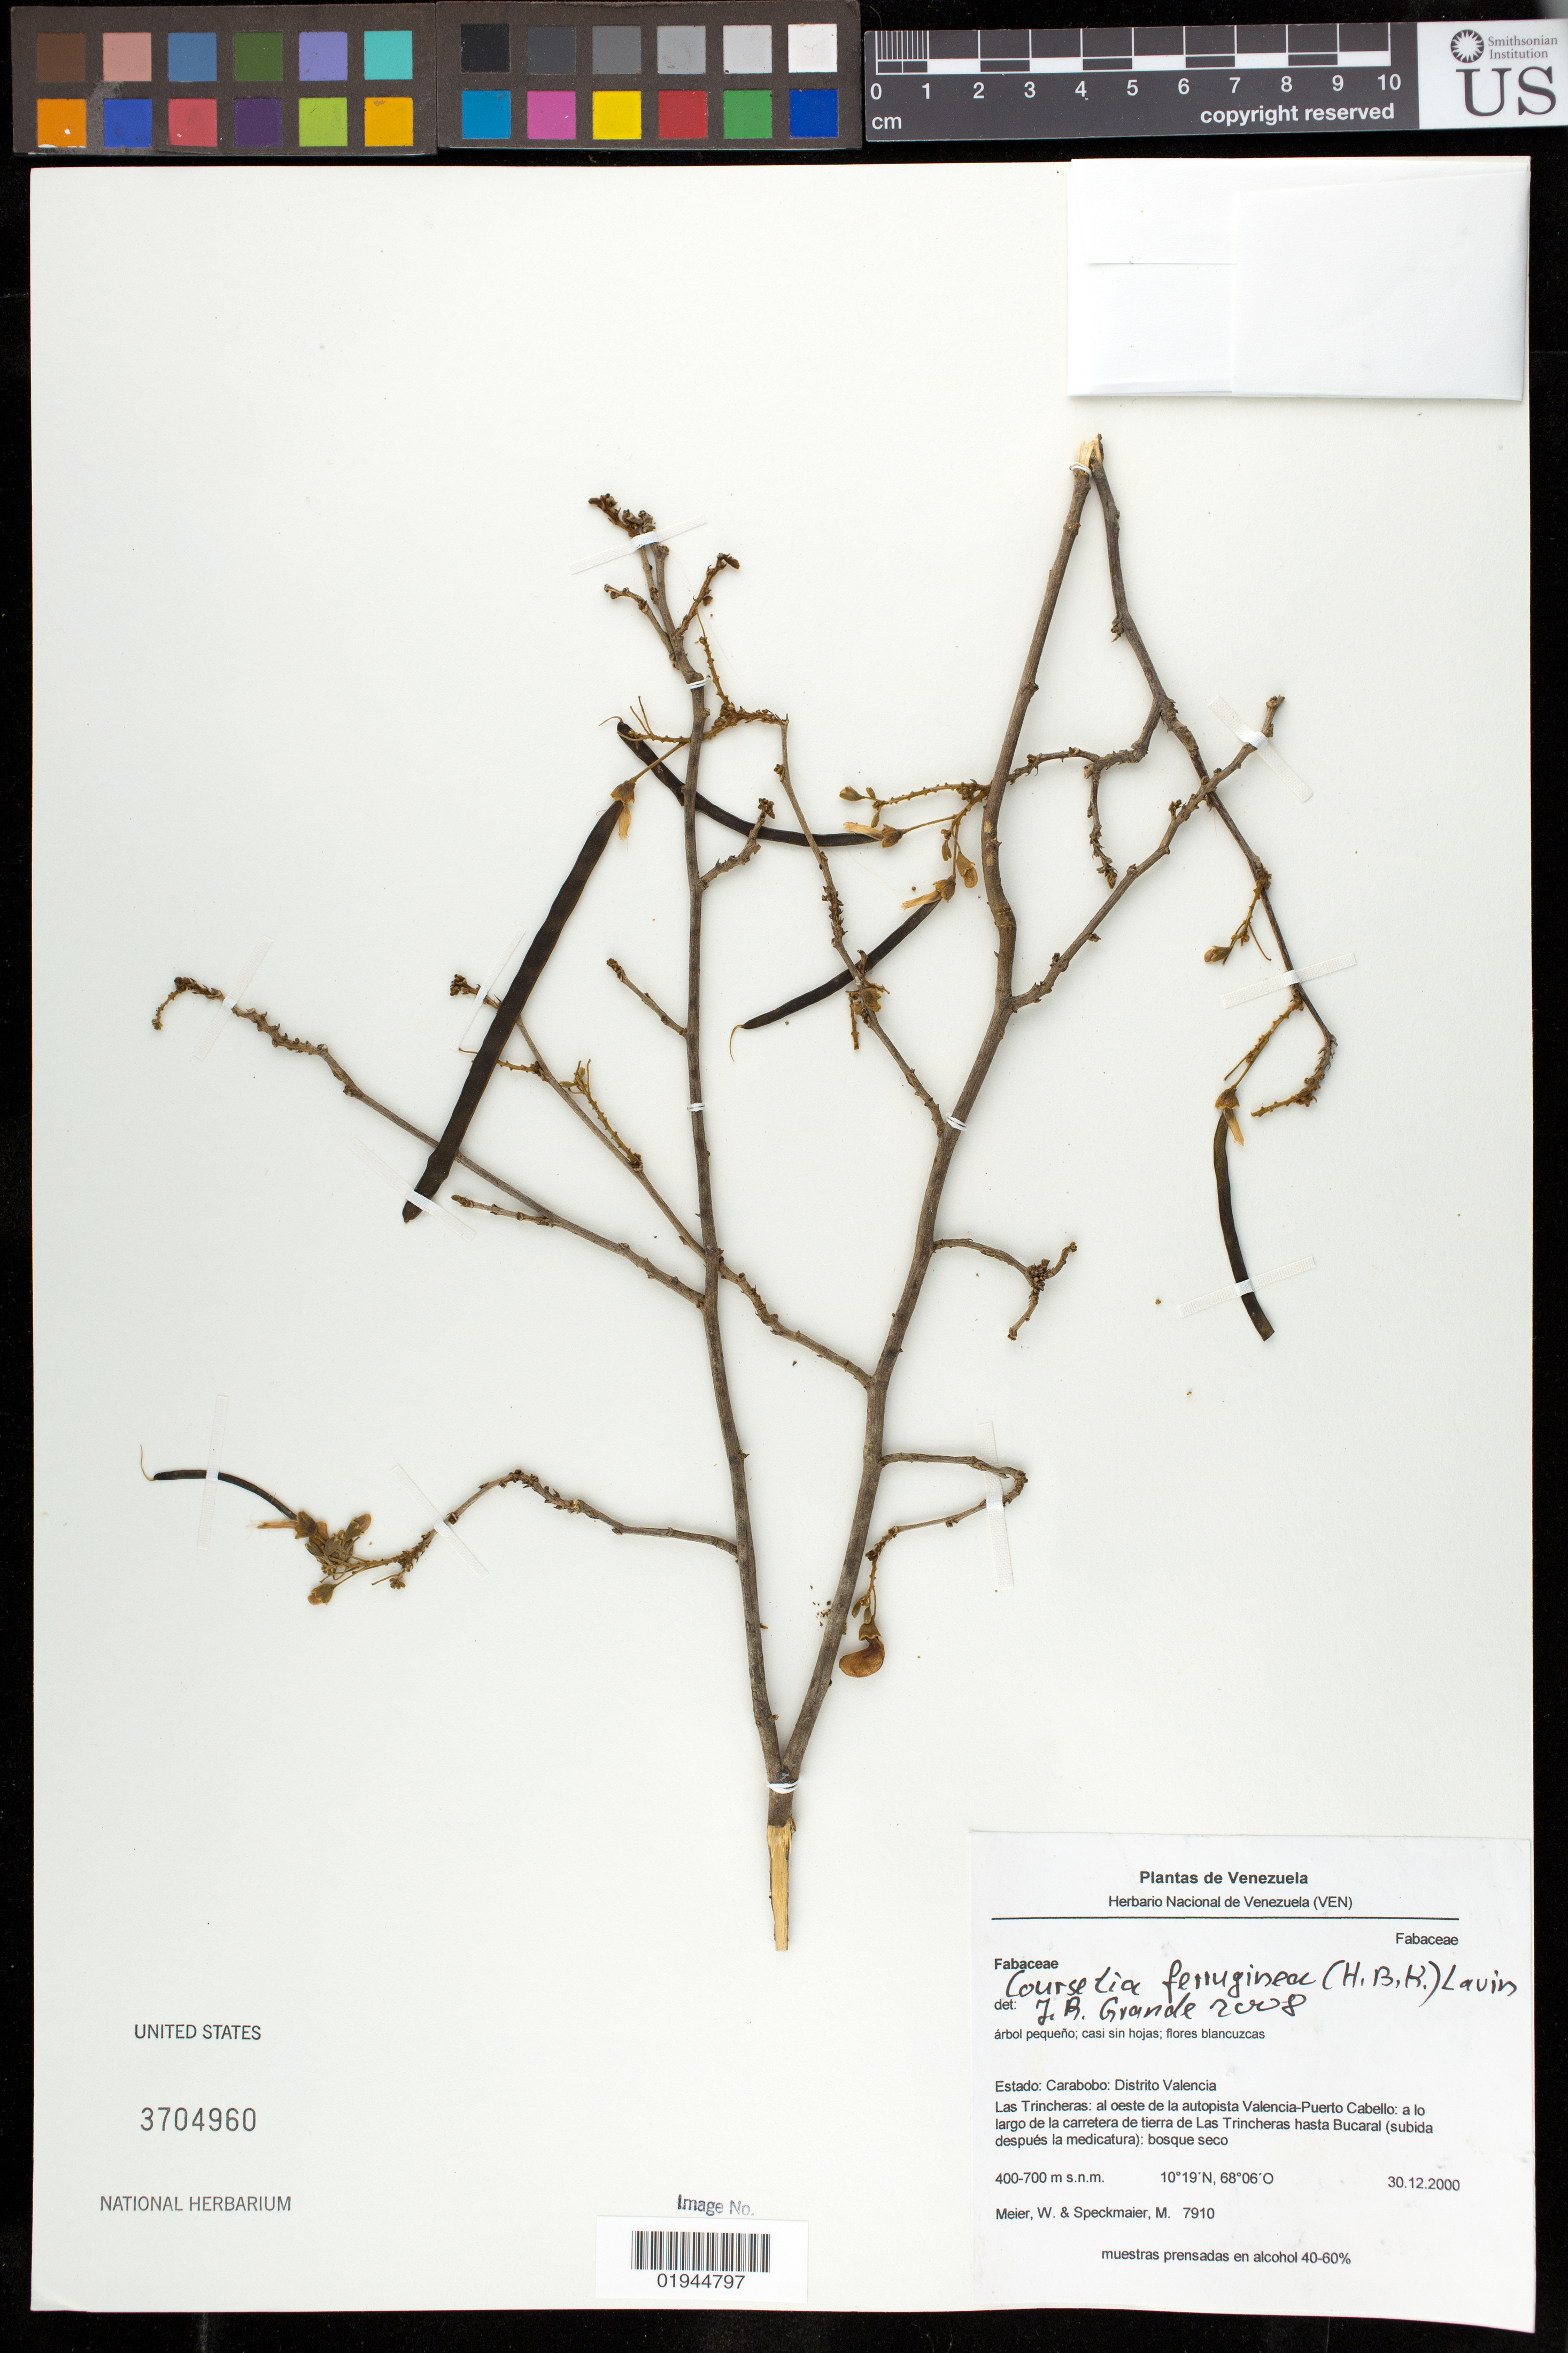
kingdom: Plantae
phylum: Tracheophyta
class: Magnoliopsida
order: Fabales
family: Fabaceae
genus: Coursetia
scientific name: Coursetia ferruginea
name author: (Kunth) Lavin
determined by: Grande, J. R.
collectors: W. Meier & M. Speckmaier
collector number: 7910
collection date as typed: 30 Dec 2000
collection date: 2000-12-30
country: Venezuela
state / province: Carabobo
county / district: Valencia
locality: Las Trincheras; al oeste de la autopista Valencia-Puerto Cabello; a lo largo de la carretera de tierra de Las Tricheras hasta Bucaral (subida despues la medicatura).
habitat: bosque seco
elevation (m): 400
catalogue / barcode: US 3704960